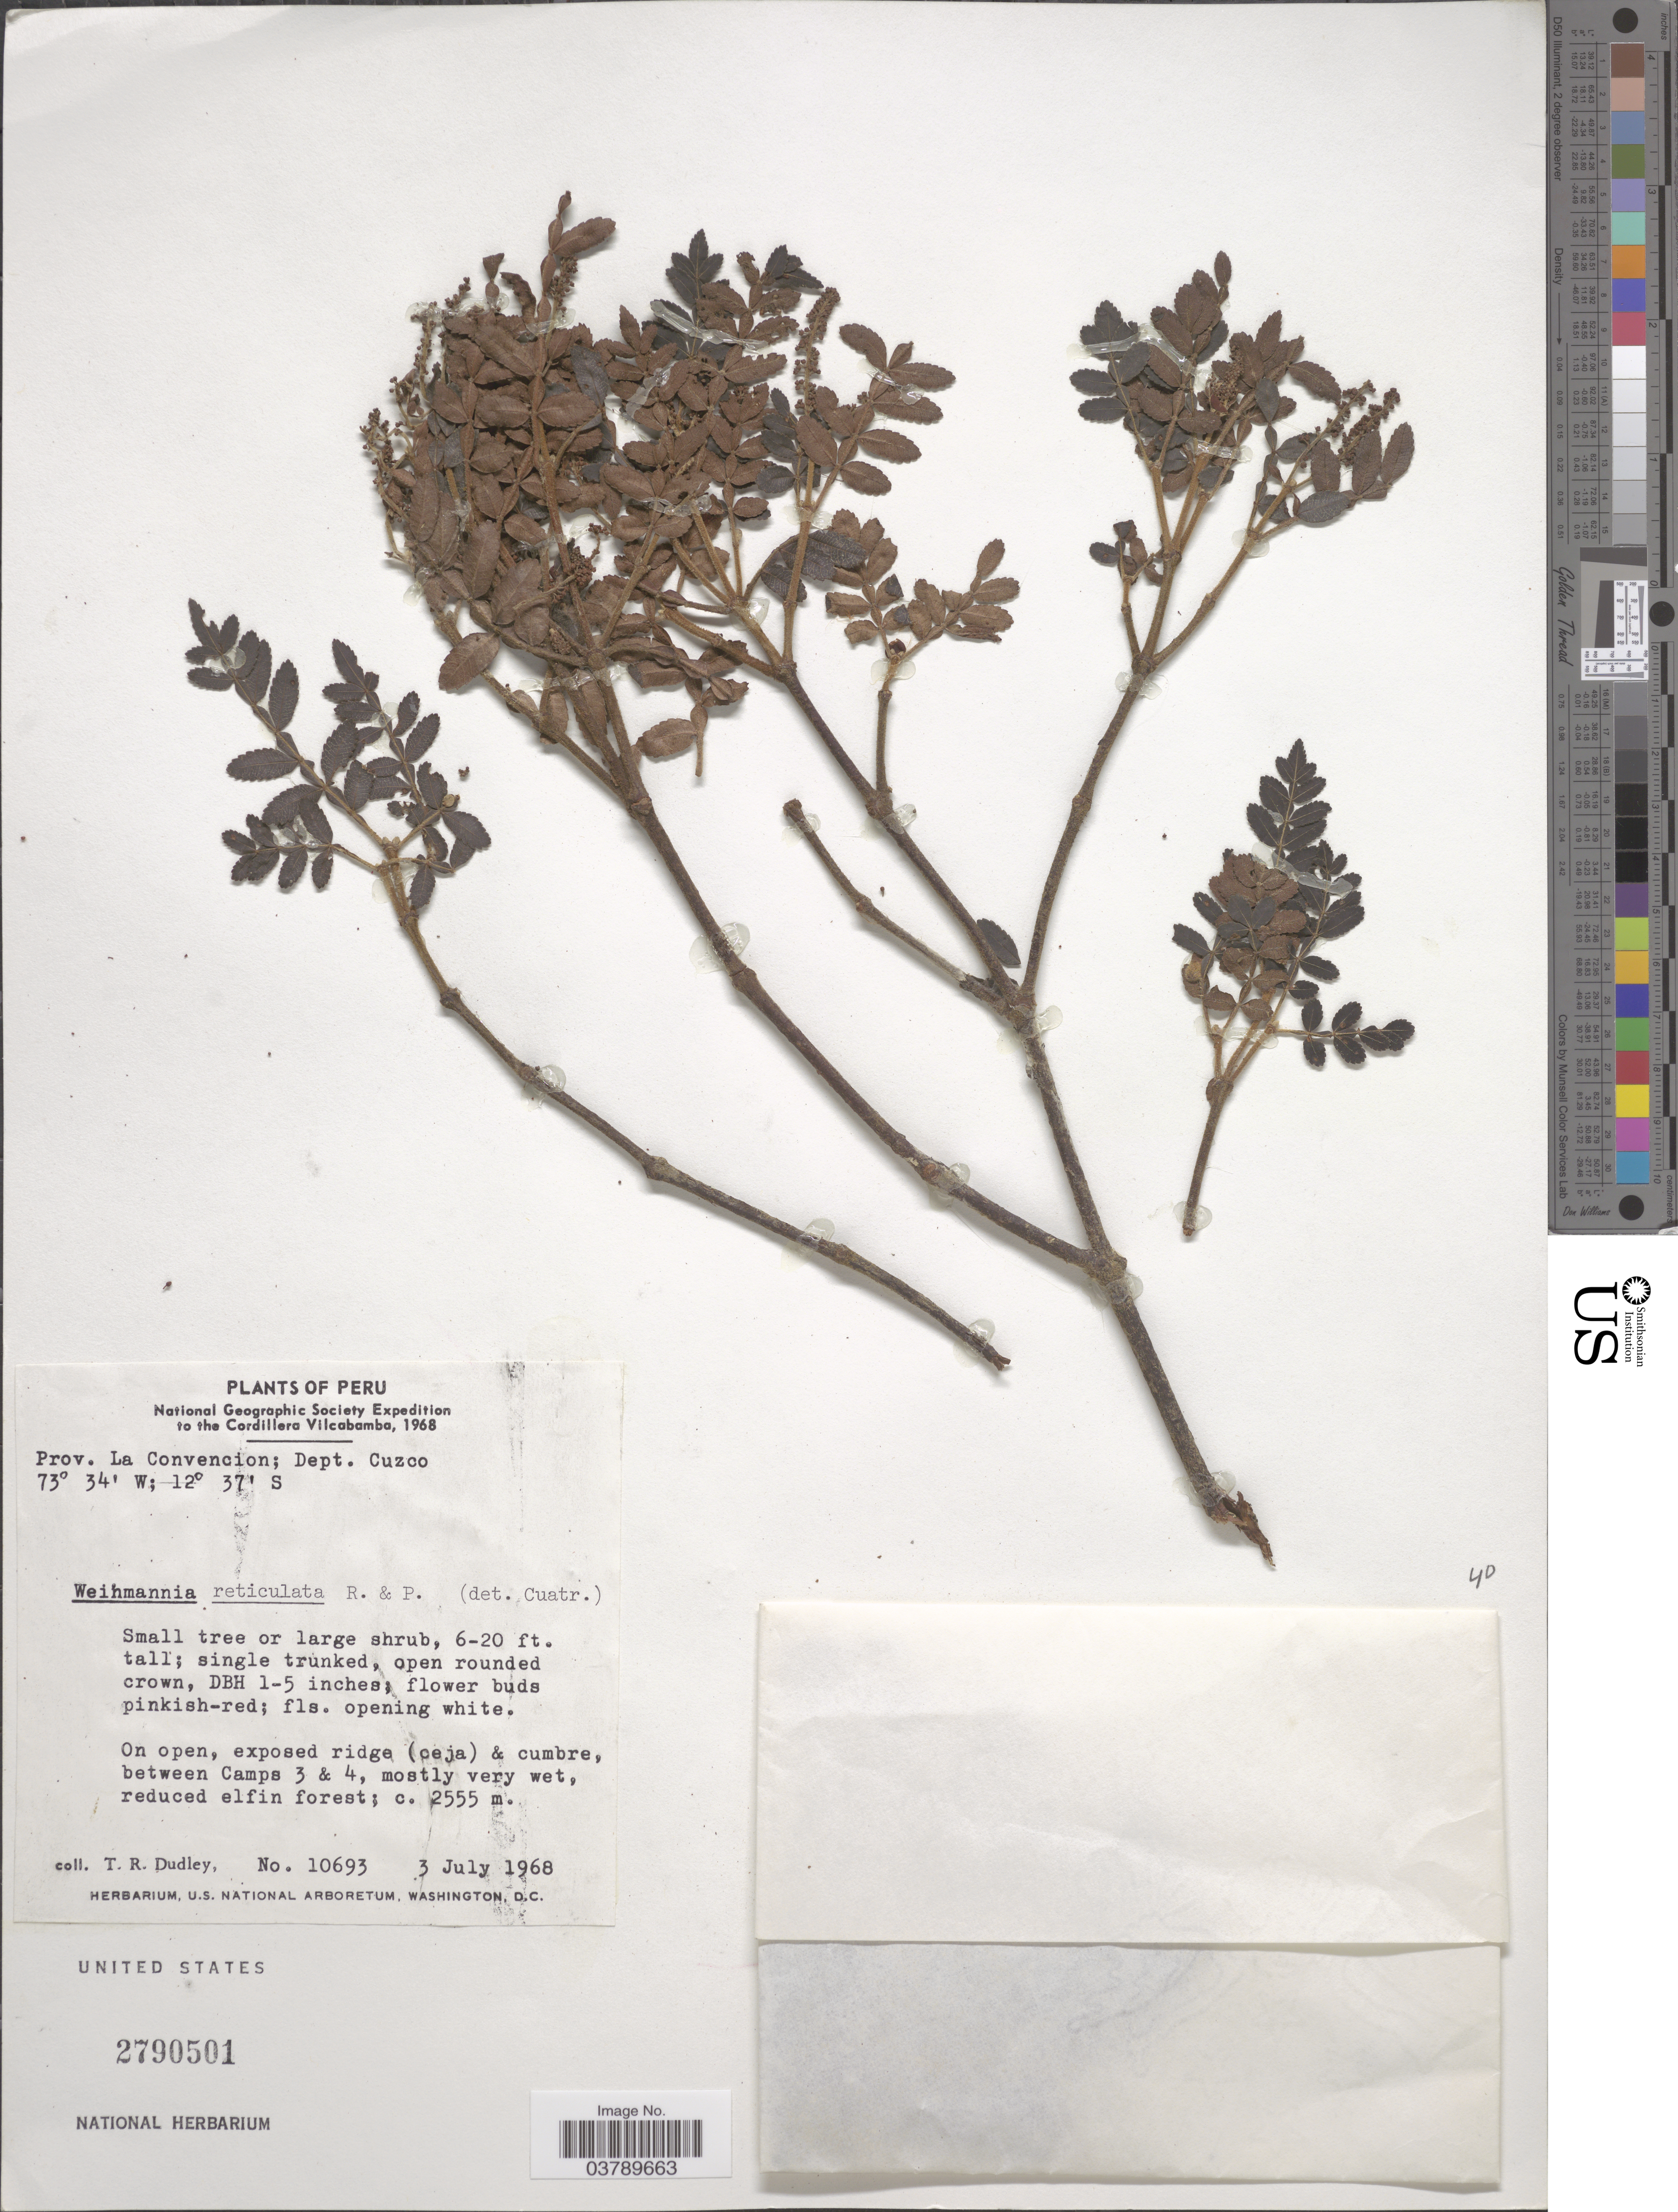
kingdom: Plantae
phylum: Tracheophyta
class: Magnoliopsida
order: Oxalidales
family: Cunoniaceae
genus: Weinmannia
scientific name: Weinmannia reticulata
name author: Ruiz & Pav.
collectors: T. R. Dudley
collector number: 10693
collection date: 1968-07-03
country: Peru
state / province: Cusco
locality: Cordillera Vilcabamba. Prov. La Convencion; Dept. Cuzco. Between Camps 3 & 4.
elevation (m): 2555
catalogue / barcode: US 2790501